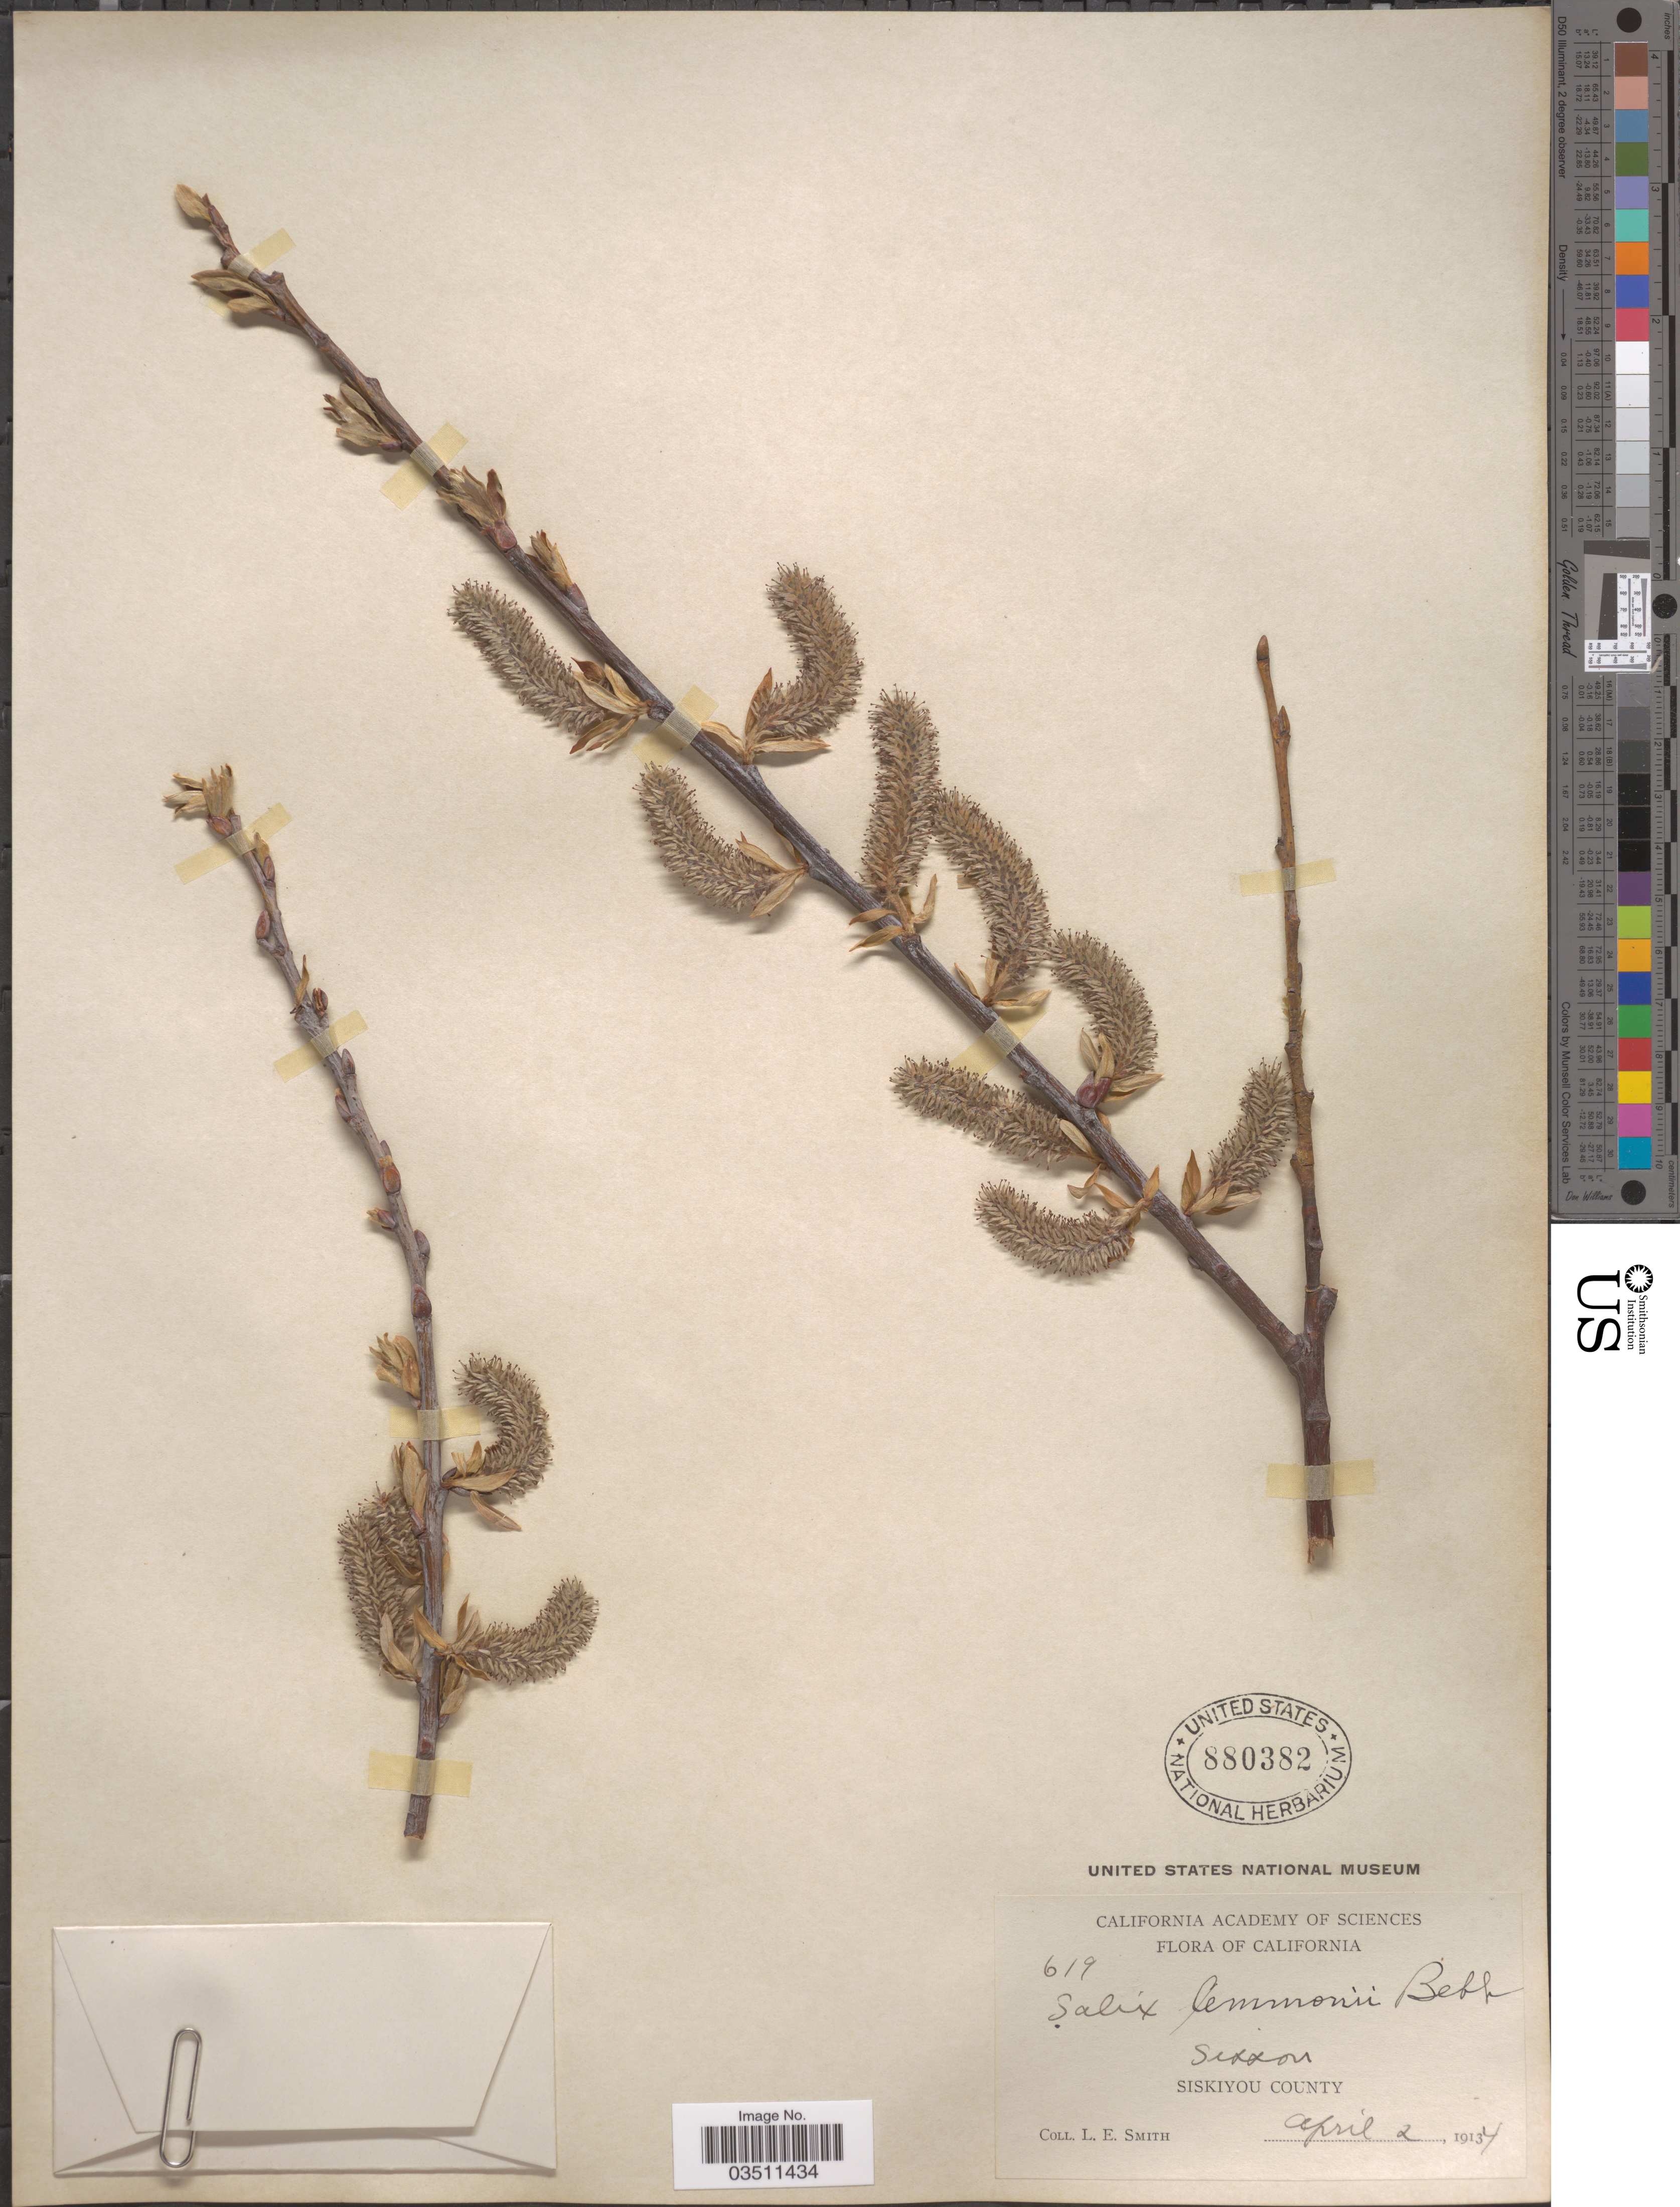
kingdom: Plantae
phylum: Tracheophyta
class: Magnoliopsida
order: Malpighiales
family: Salicaceae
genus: Salix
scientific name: Salix lemmonii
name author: Bebb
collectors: L. E. Smith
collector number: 619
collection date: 1914-04-02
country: United States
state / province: California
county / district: Siskiyou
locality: Sixxon, Siskiyou County.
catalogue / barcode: US 880382